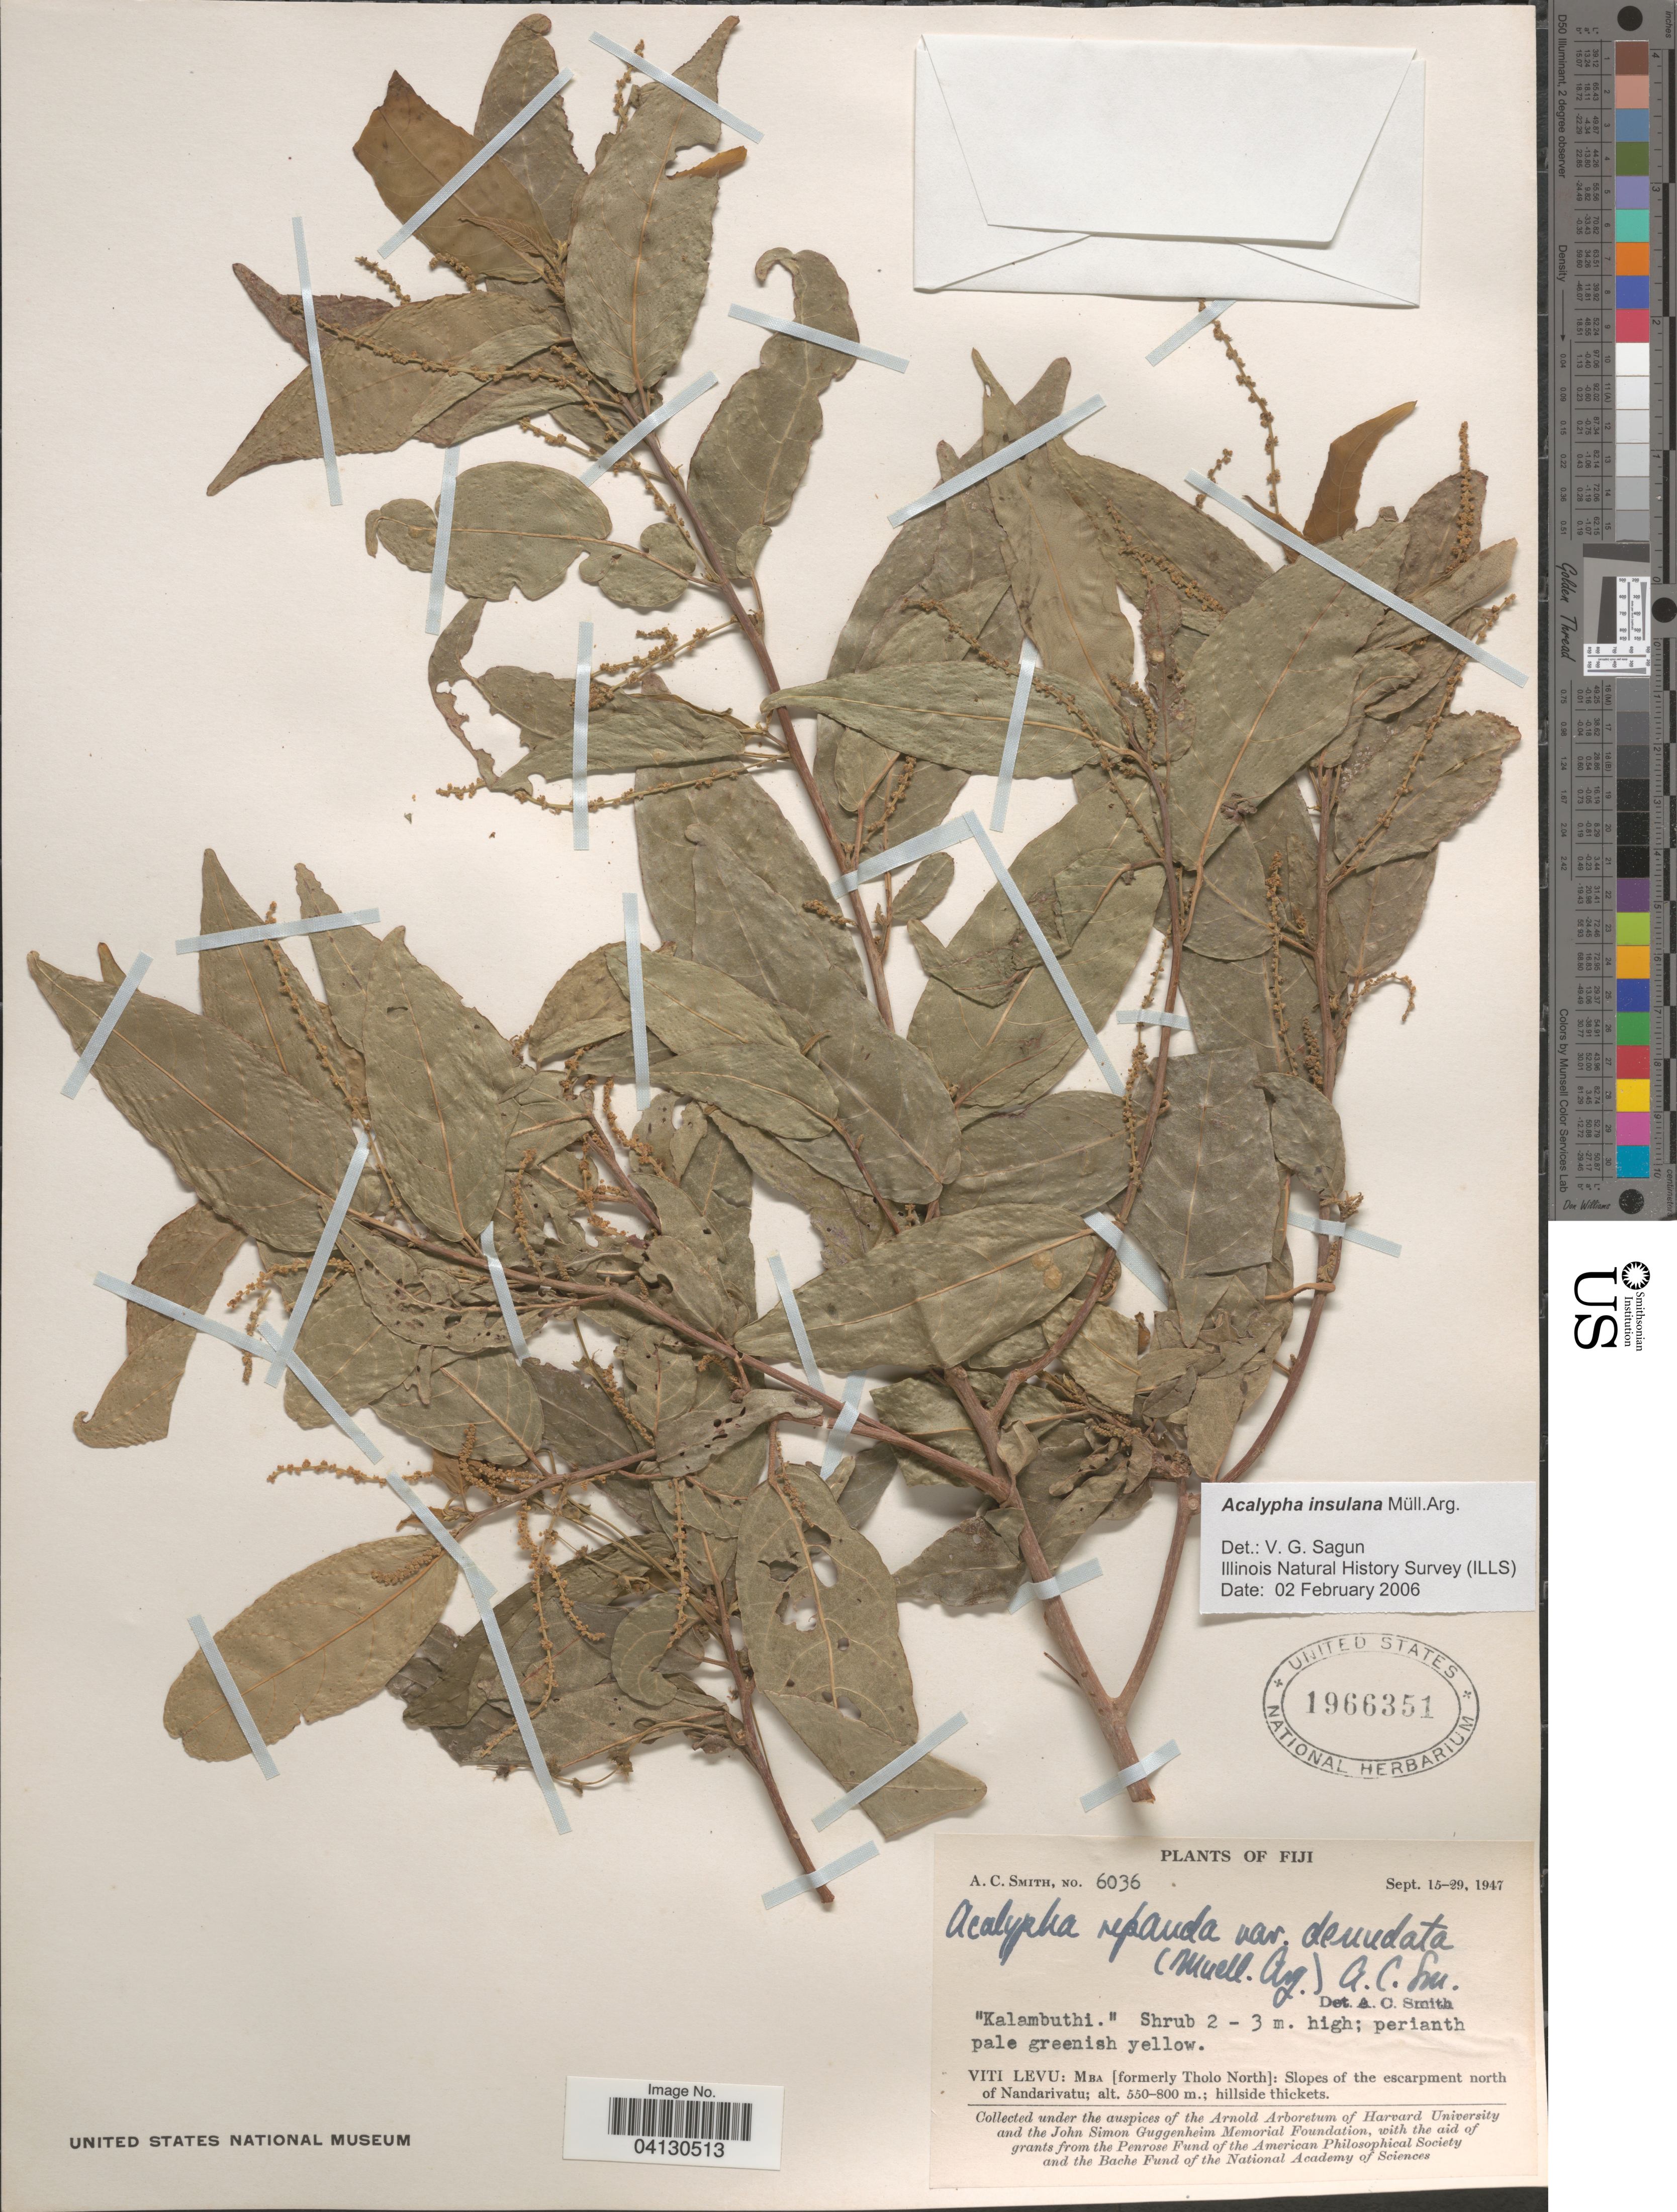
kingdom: Plantae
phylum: Tracheophyta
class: Magnoliopsida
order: Malpighiales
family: Euphorbiaceae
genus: Acalypha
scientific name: Acalypha insulana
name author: Müll. Arg.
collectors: A. C. Smith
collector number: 6036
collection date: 1947-09-15/1947-09-29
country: Fiji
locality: Viti Levu: Mba [formerly Tholo North]: Slopes of the escarpment north of Nandarivatu; hillside thickets.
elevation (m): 550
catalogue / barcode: US 1966351